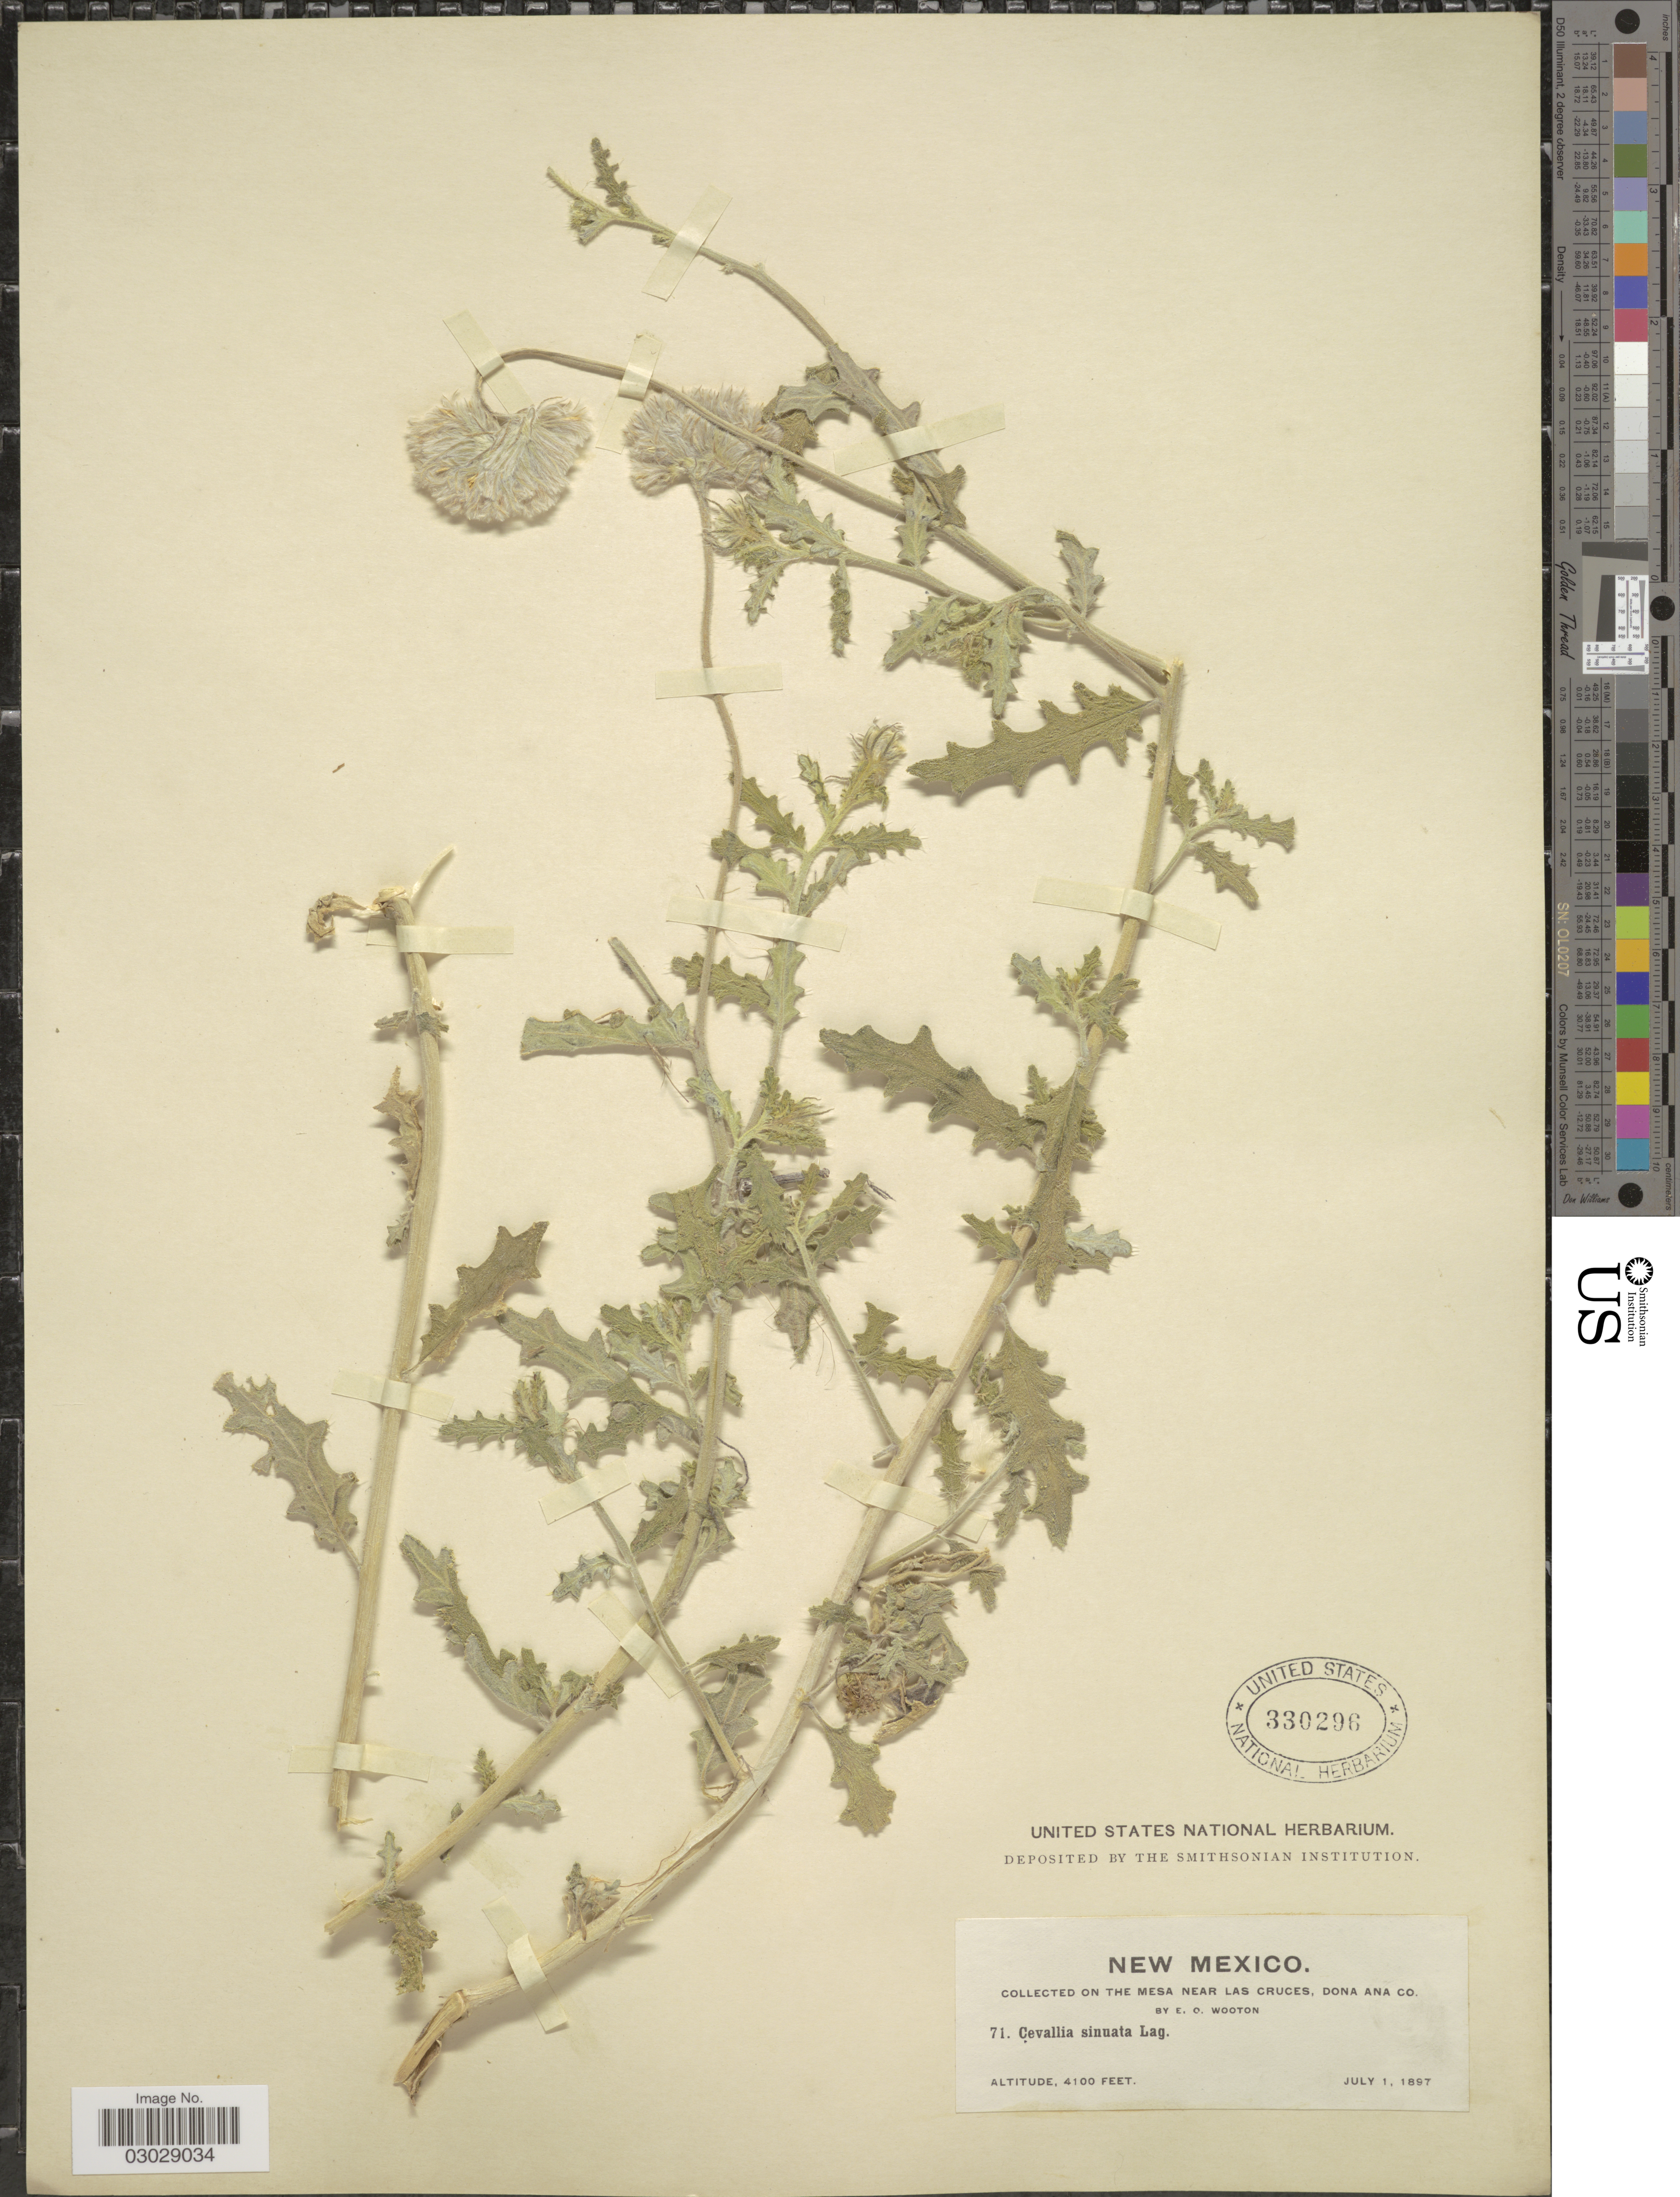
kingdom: Plantae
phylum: Tracheophyta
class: Magnoliopsida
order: Cornales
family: Loasaceae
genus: Cevallia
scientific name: Cevallia sinuata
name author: Lag.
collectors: E. O. Wooton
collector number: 71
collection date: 1897-07-01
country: United States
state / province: New Mexico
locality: On the Mesa near Las Cruces, Dona Ana Co.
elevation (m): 1250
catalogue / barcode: US 330296